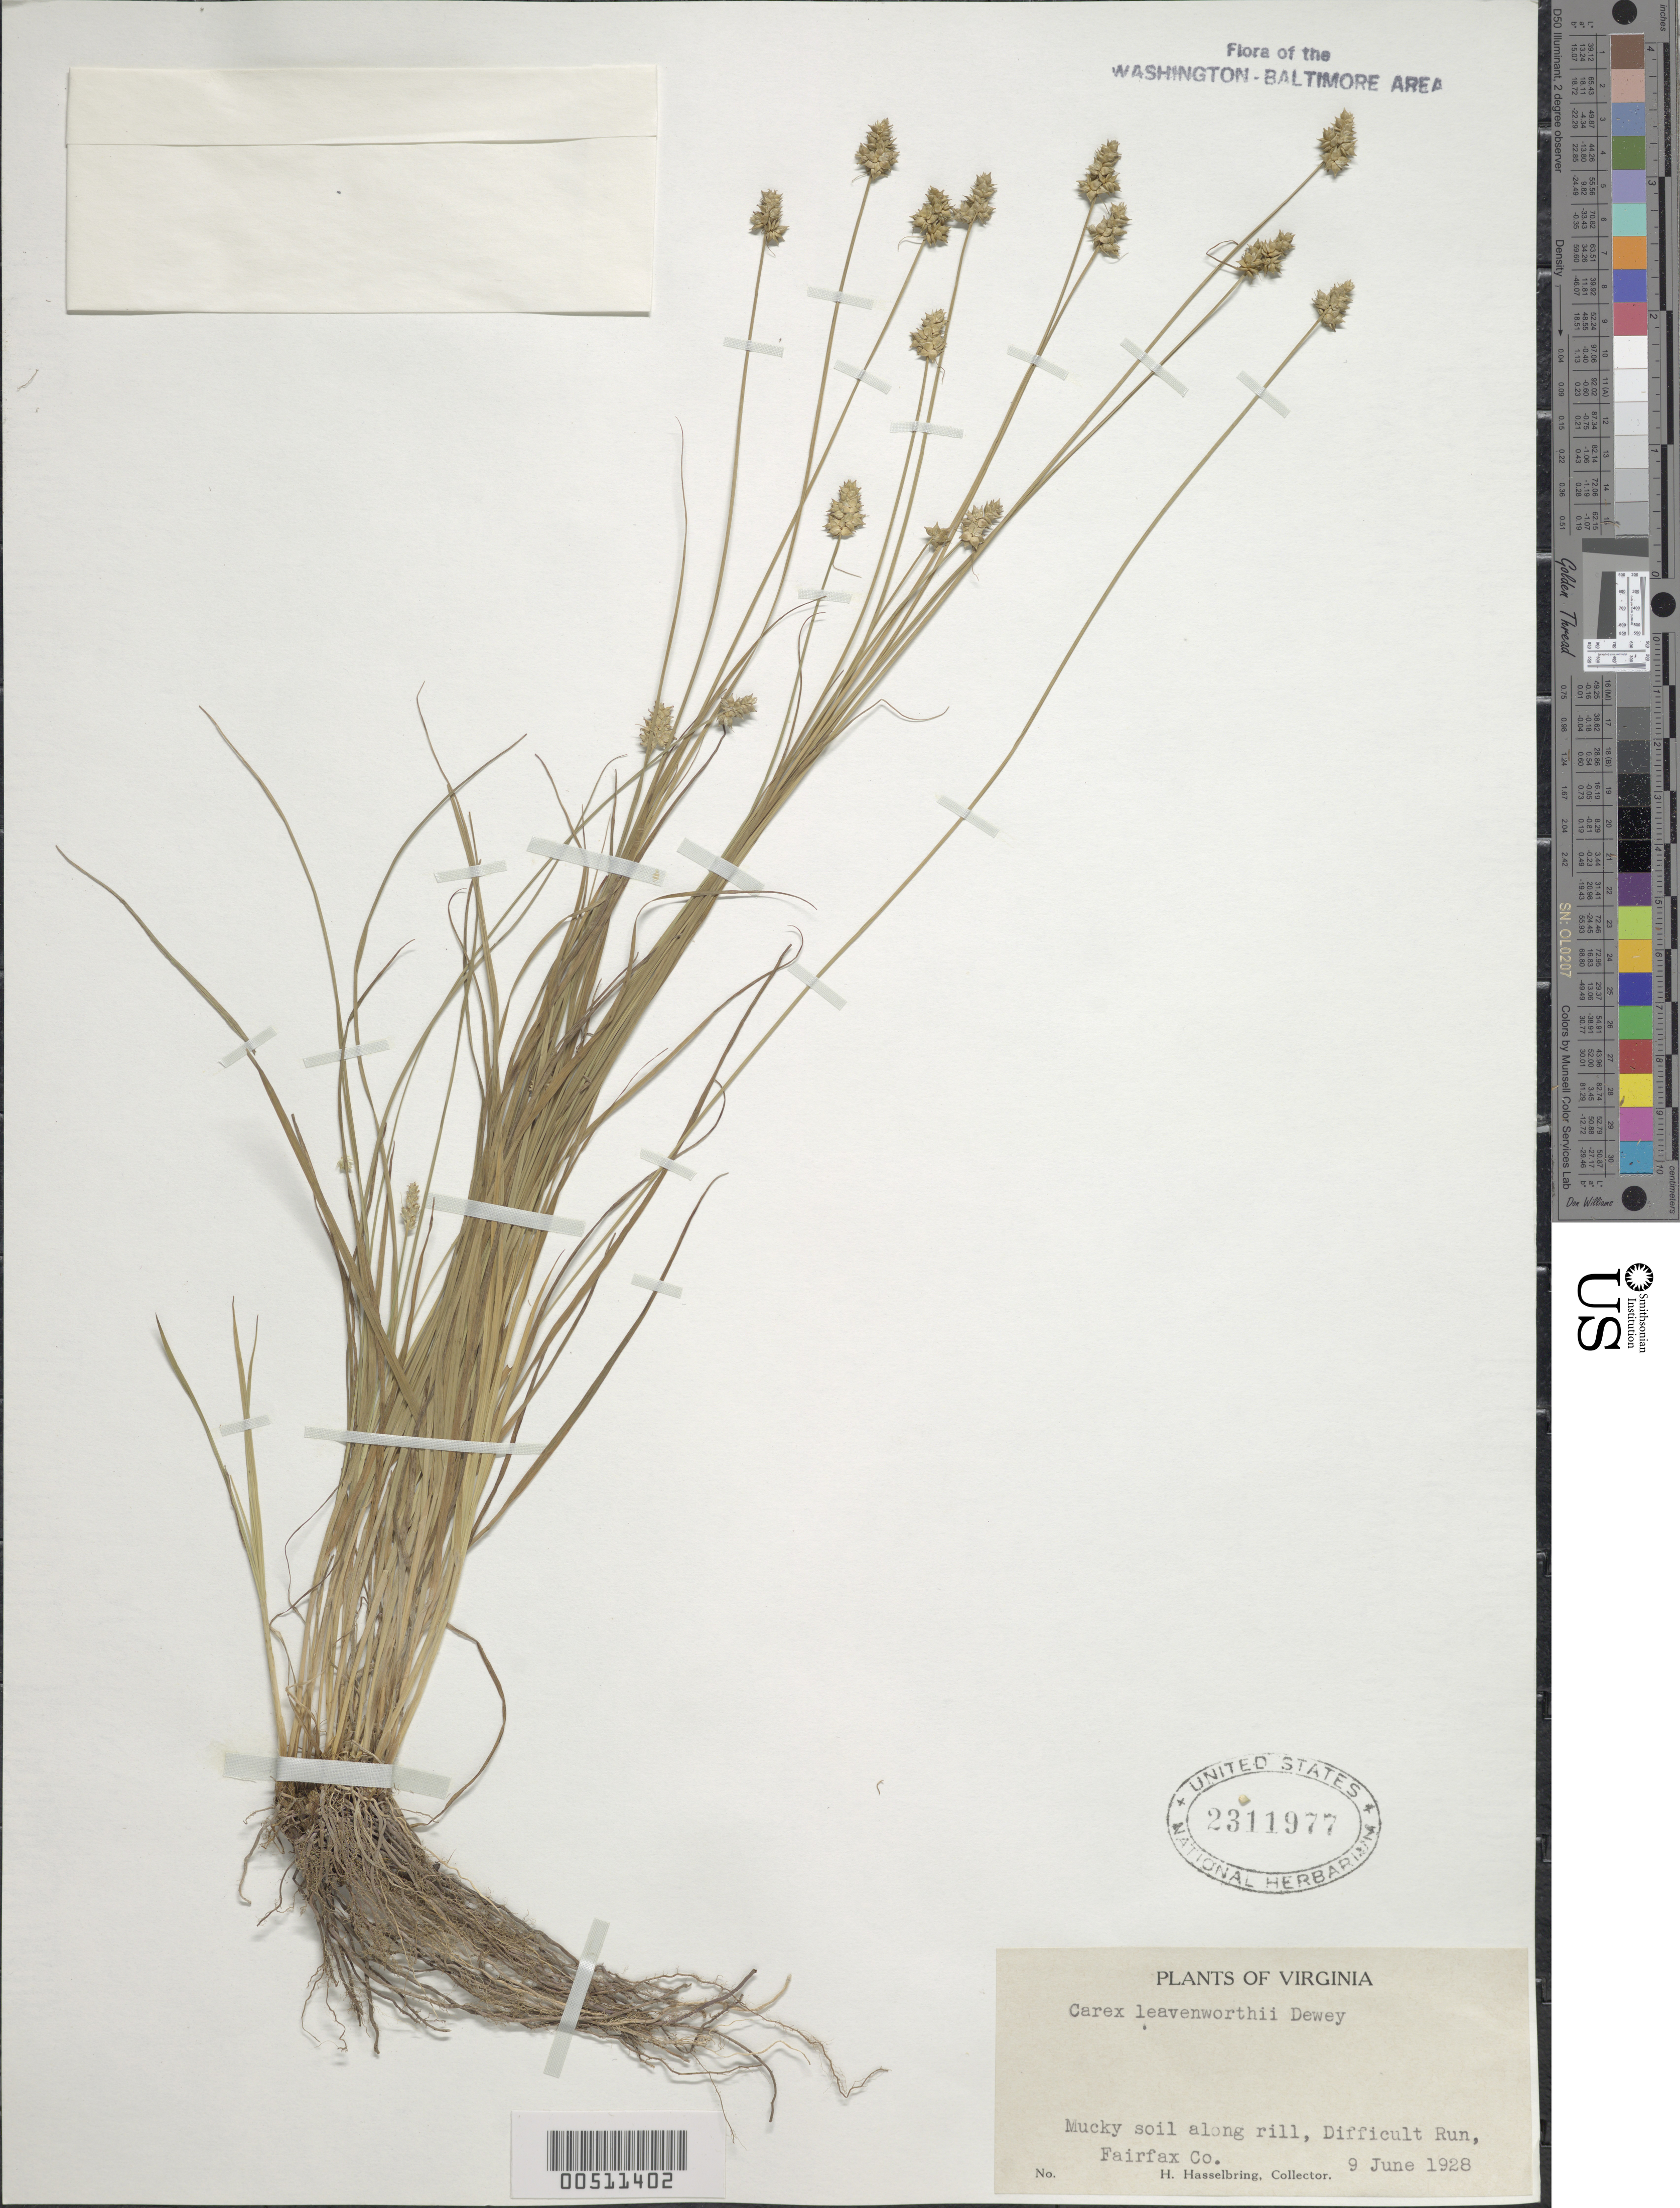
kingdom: Plantae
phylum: Tracheophyta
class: Liliopsida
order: Poales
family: Cyperaceae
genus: Carex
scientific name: Carex leavenworthii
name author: Dewey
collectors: H. Hasselbring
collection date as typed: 09 Jun 1928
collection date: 1928-06-09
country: United States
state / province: Virginia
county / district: Fairfax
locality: Difficult Run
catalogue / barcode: US 2311977